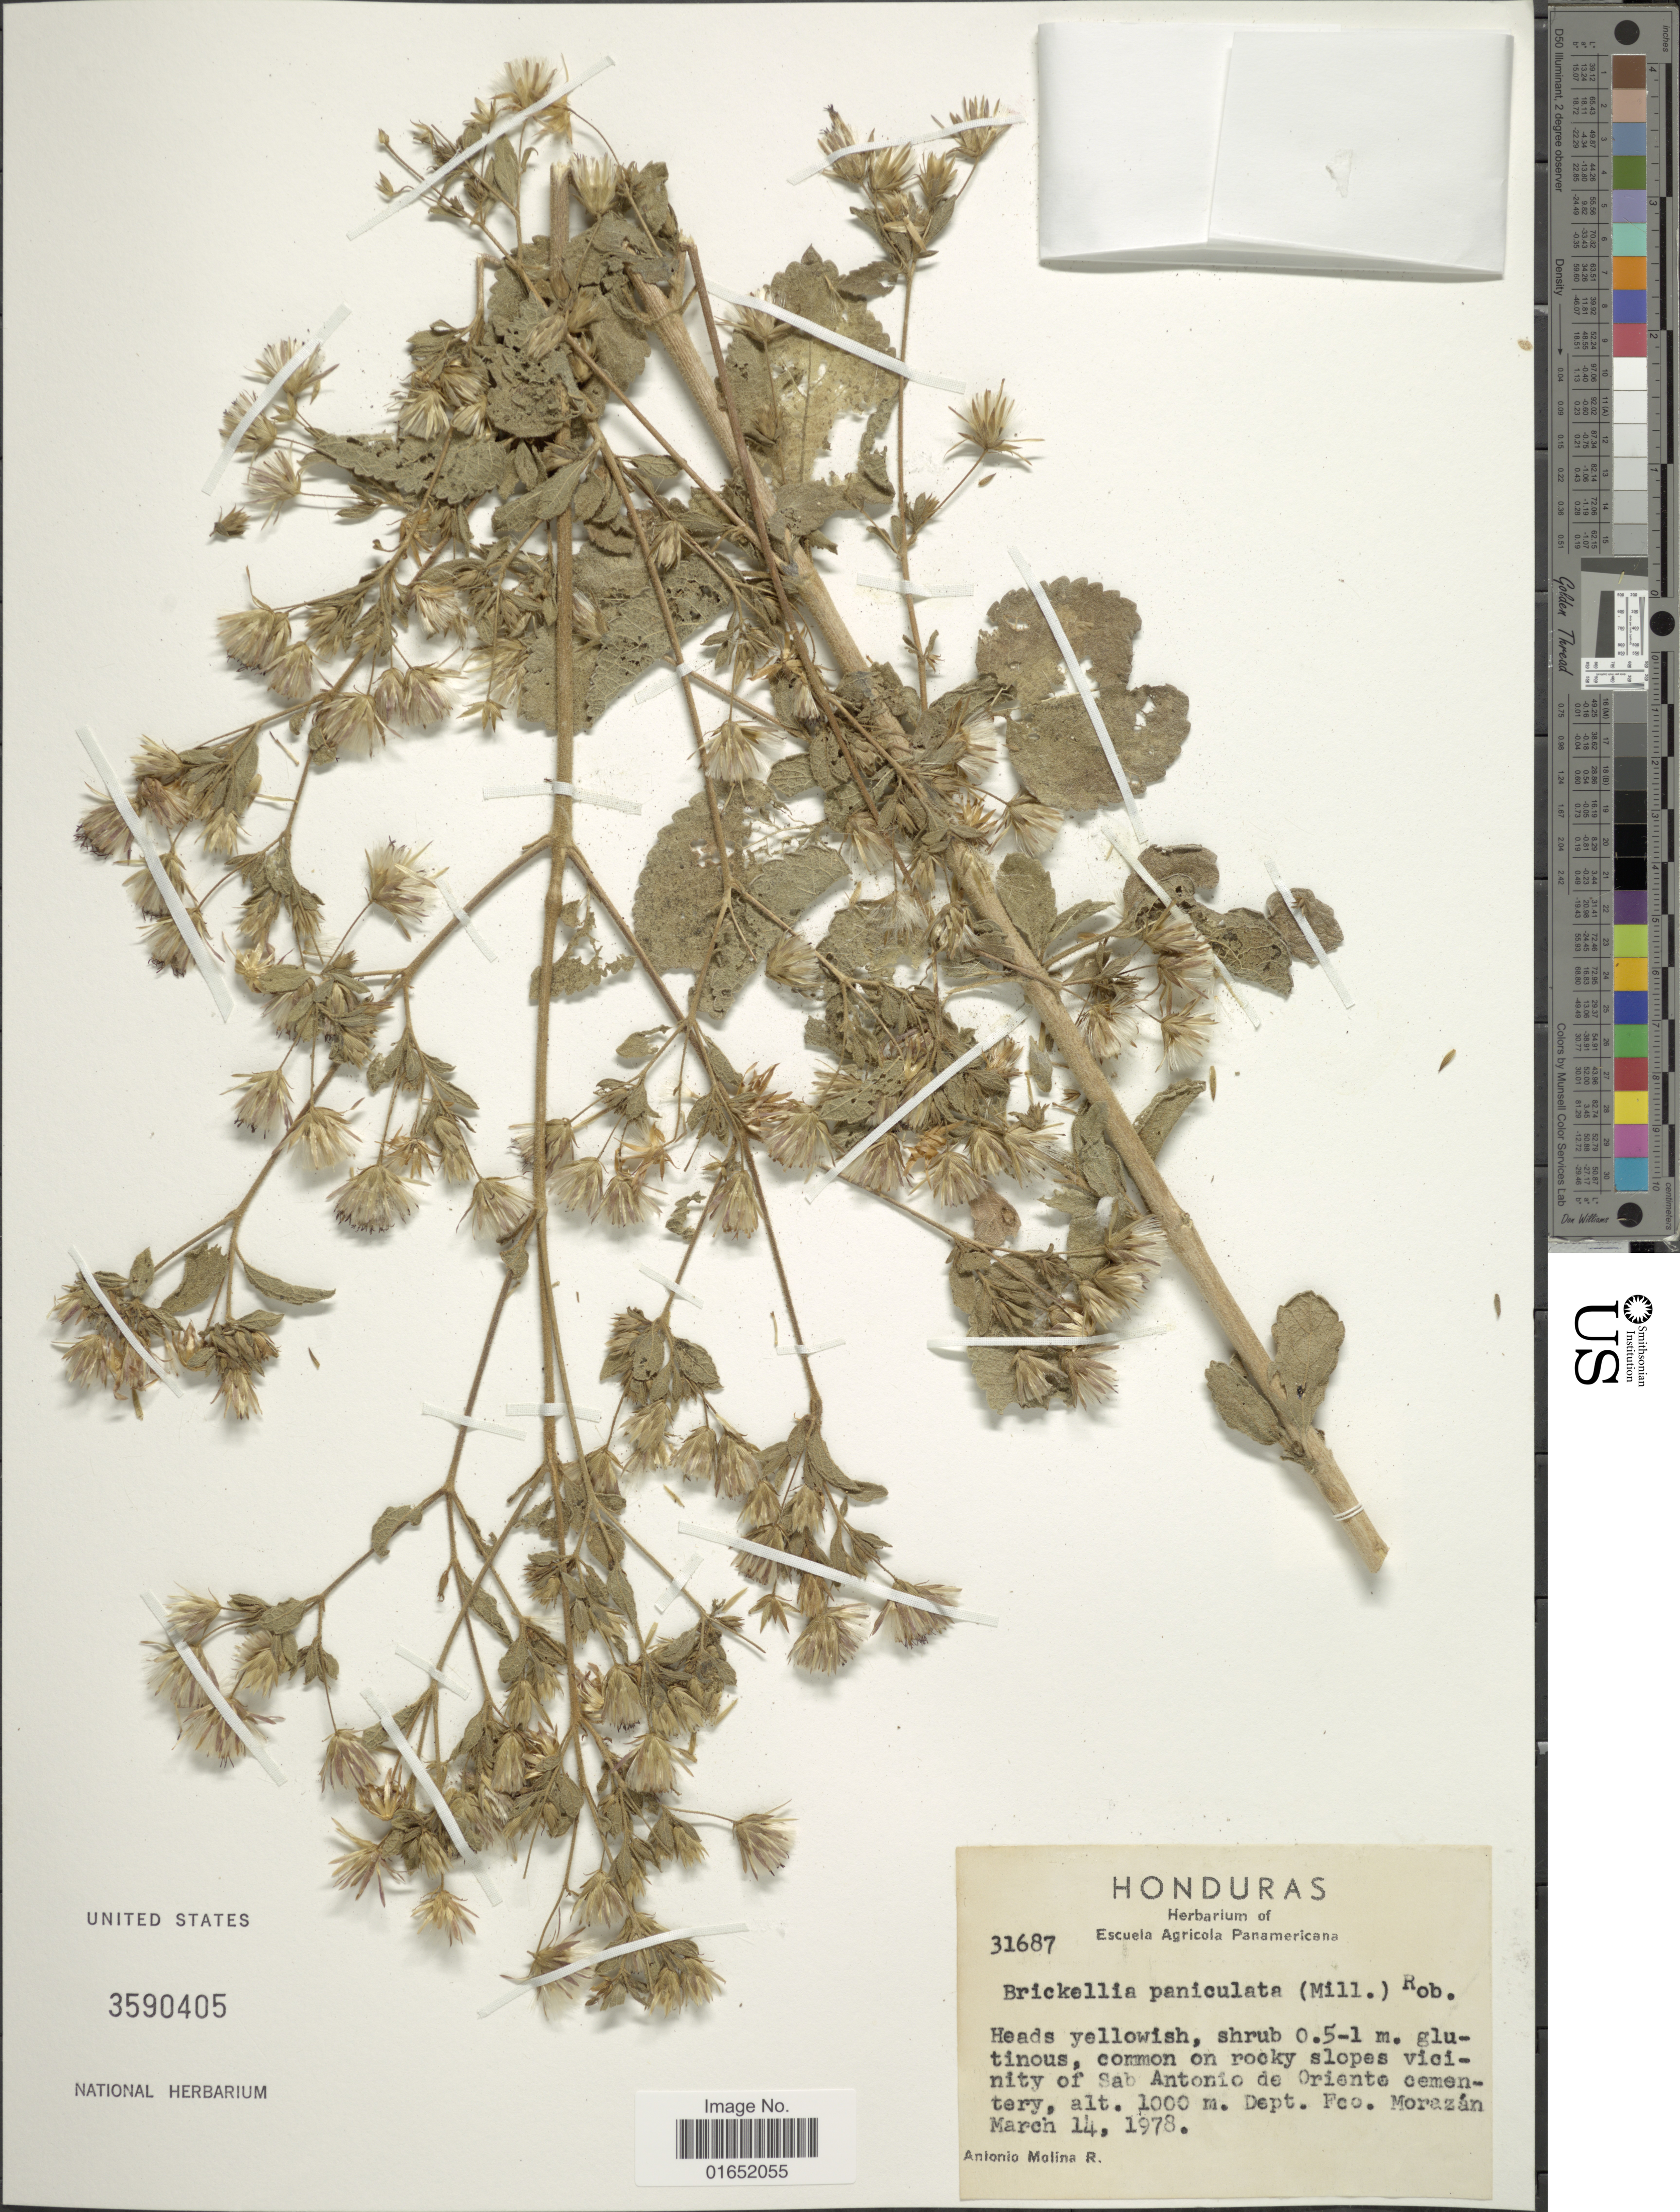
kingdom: Plantae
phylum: Tracheophyta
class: Magnoliopsida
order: Asterales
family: Asteraceae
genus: Brickellia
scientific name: Brickellia paniculata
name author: (Mill.) B.L. Rob.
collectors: A. Molina R.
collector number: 31687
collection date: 1978-03-14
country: Honduras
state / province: Fco. Morazán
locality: Common on rocky slopes vicinity of Sab Antonio de Oriente cemetery,Dept. Fco. Morazán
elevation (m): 1000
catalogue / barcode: US 3590405